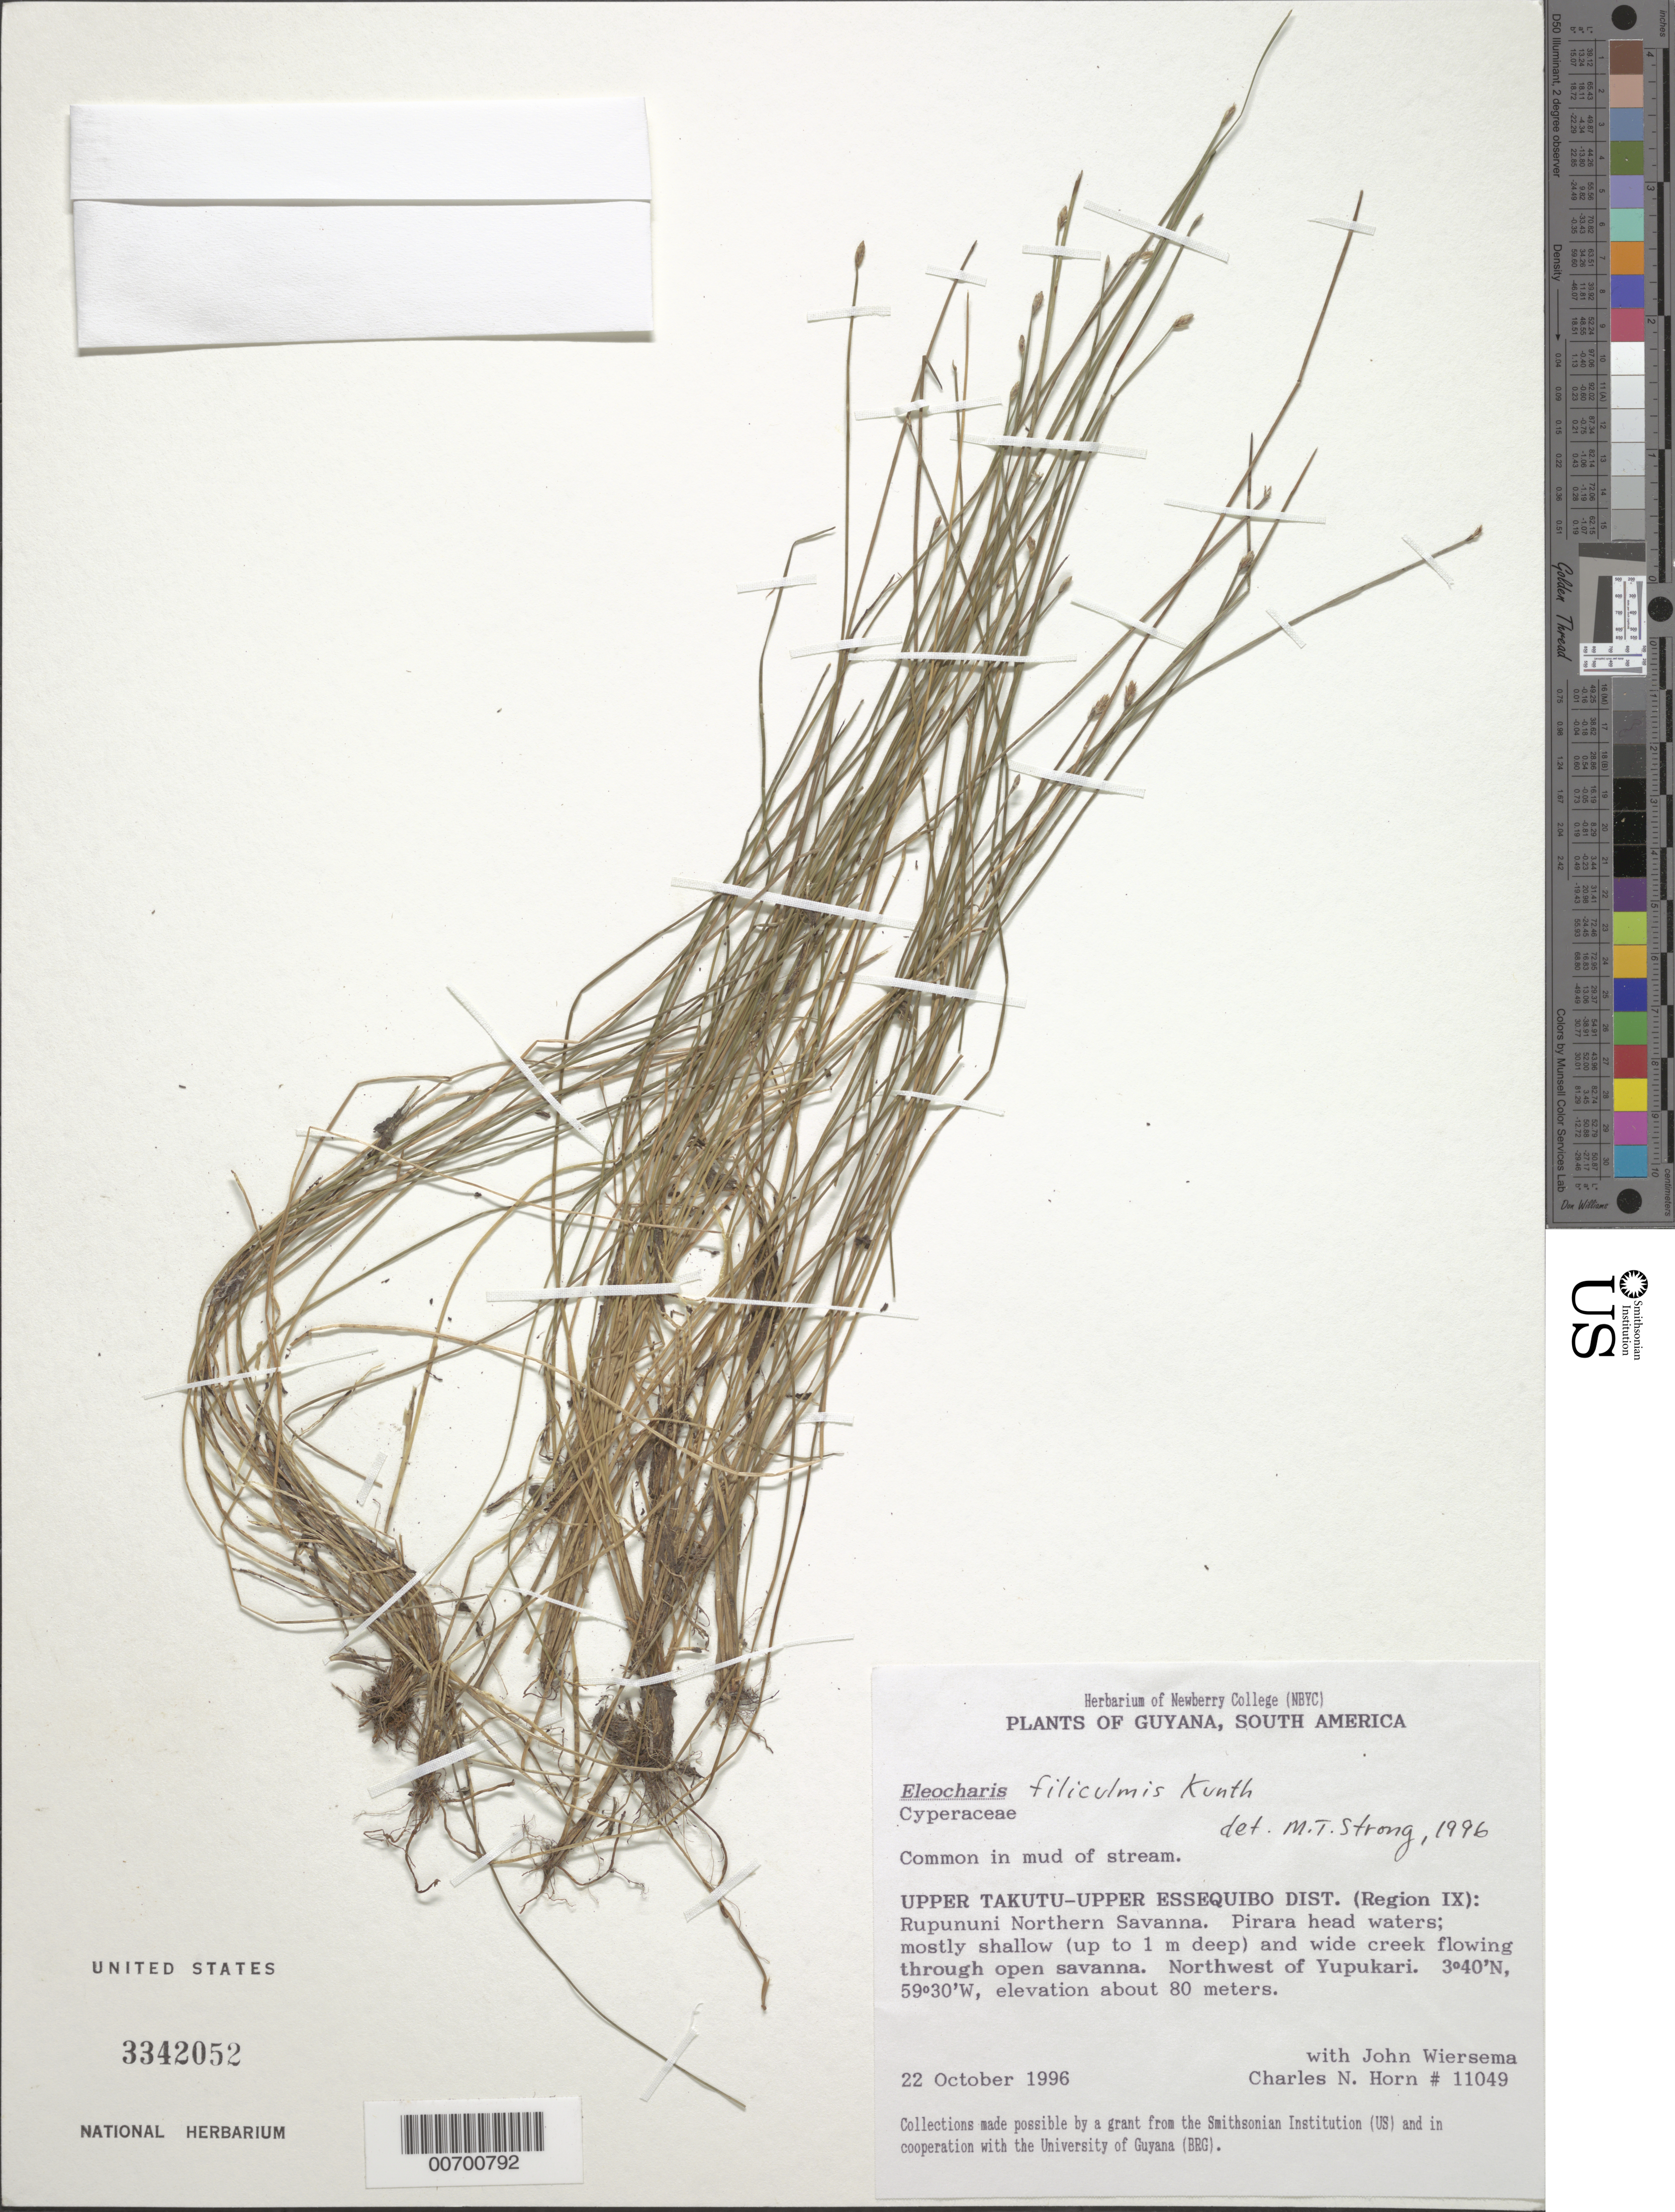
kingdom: Plantae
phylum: Tracheophyta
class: Liliopsida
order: Poales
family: Cyperaceae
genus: Eleocharis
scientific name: Eleocharis filiculmis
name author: Kunth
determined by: Strong, M. T., (US), Smithsonian Institution - National Museum of Natural History (UNITED STATES)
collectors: C. N. Horn & J. H. Wiersema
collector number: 11049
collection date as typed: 22-Oct-96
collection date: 1996-10-22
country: Guyana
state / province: U. Takutu-U. Essequibo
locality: Rupununi Northern Savanna, Pirara headwaters; NW of Yupukari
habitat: In mud adjacent to stream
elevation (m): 80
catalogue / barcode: US 3342052